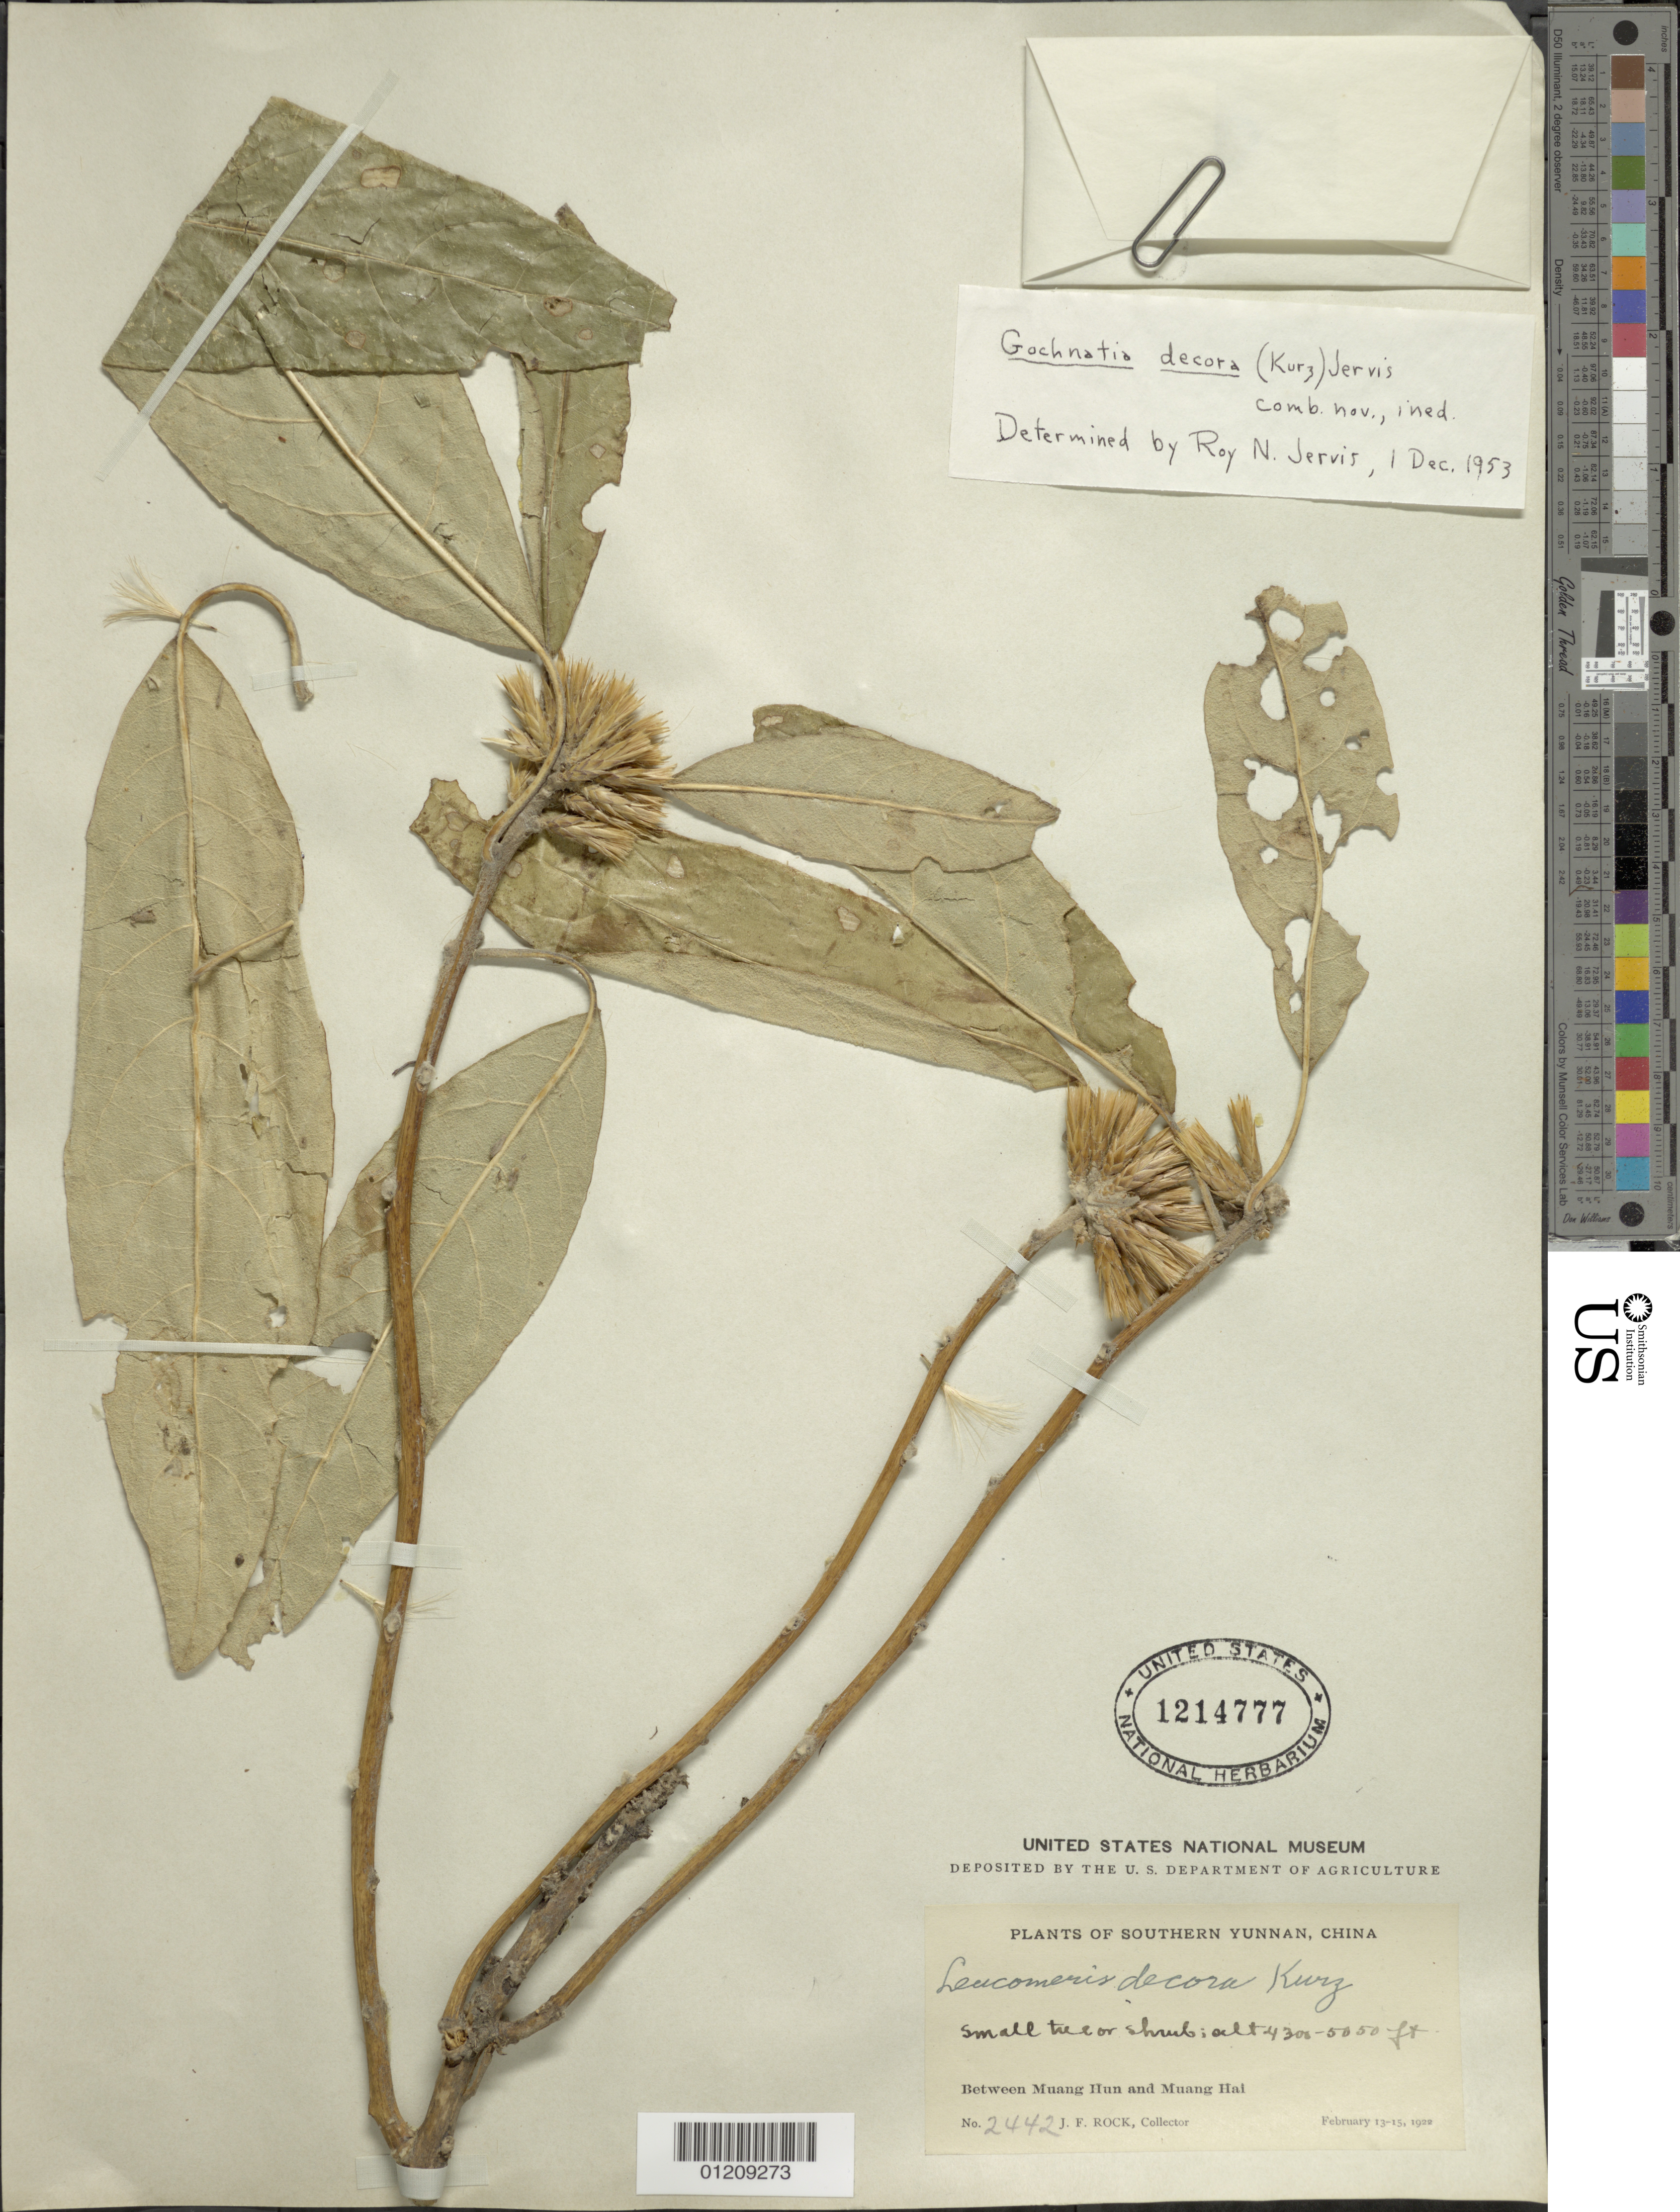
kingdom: Plantae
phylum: Tracheophyta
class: Magnoliopsida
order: Asterales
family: Asteraceae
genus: Leucomeris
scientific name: Leucomeris decora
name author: Kurz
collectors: J. Rock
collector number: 2442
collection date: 1922-02-13/1922-02-15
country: China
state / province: Yunnan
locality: between Muang Hun and Muang Hai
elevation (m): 1311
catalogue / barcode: US 1214777